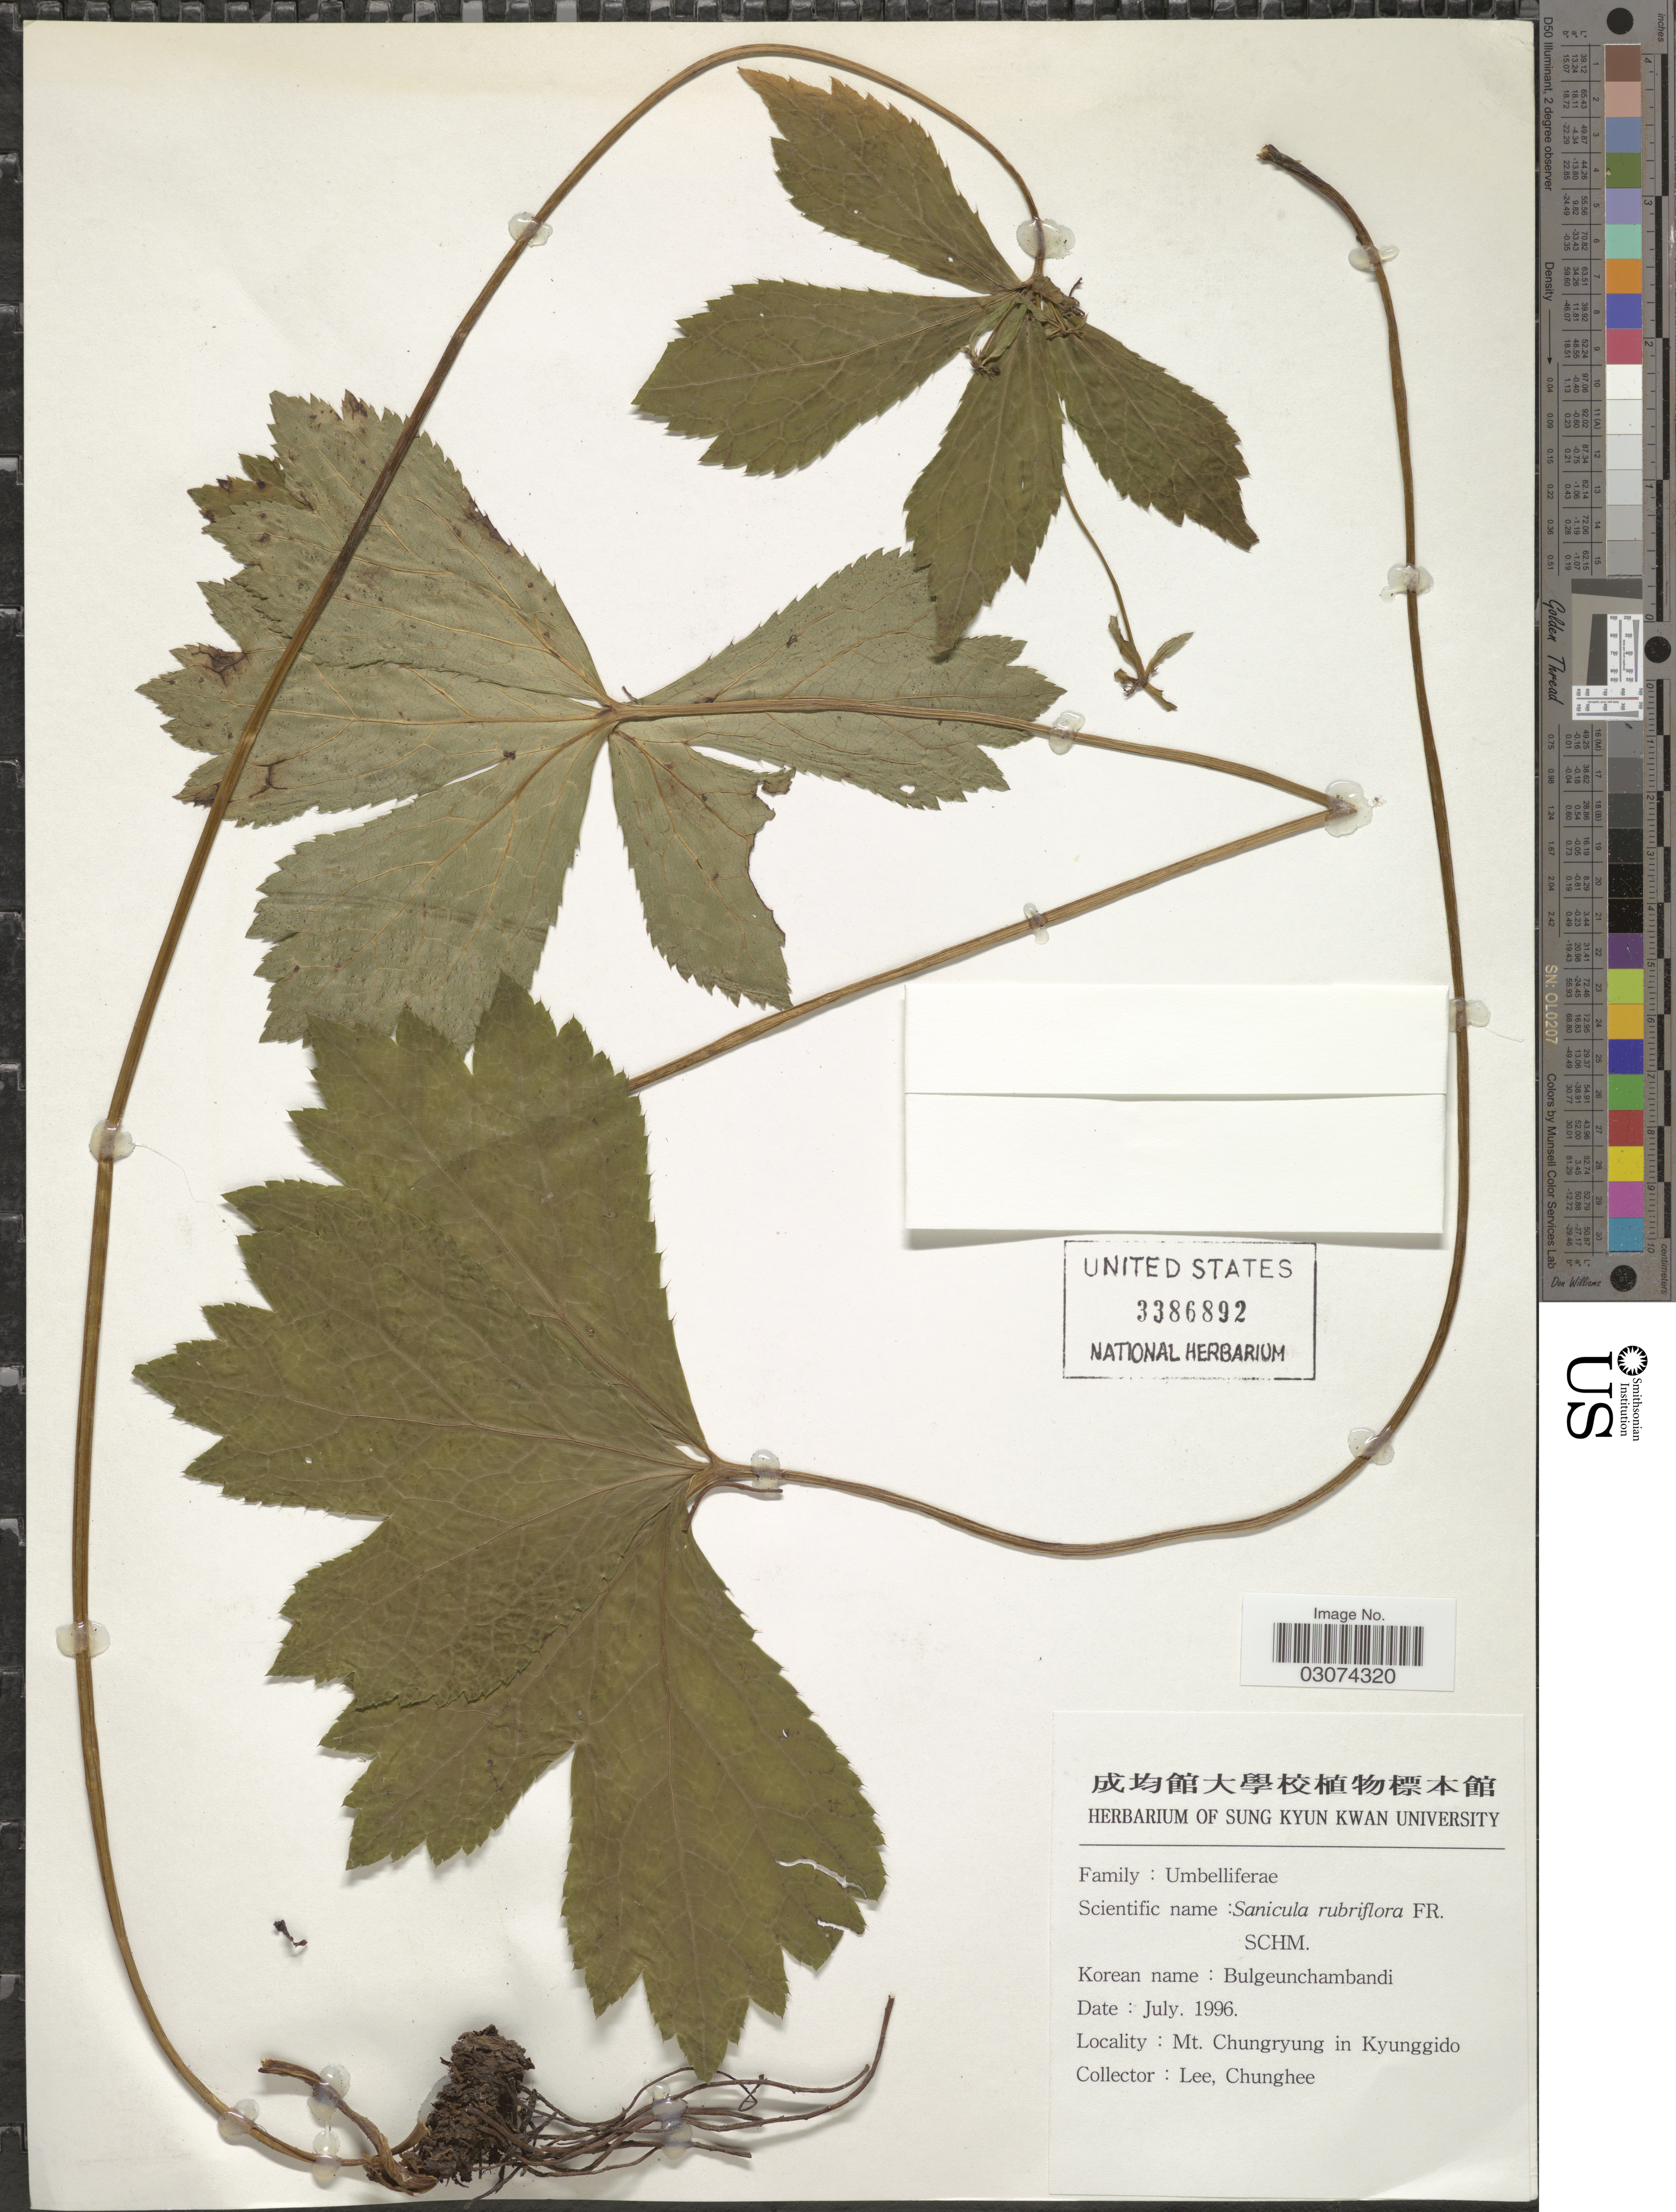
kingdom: Plantae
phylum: Tracheophyta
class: Magnoliopsida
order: Apiales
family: Apiaceae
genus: Sanicula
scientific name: Sanicula rubriflora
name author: F. Schmidt ex Maxim.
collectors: C. Lee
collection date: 1996-07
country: South Korea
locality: Mt. Chungryung in Kyunggido.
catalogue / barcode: US 3386892